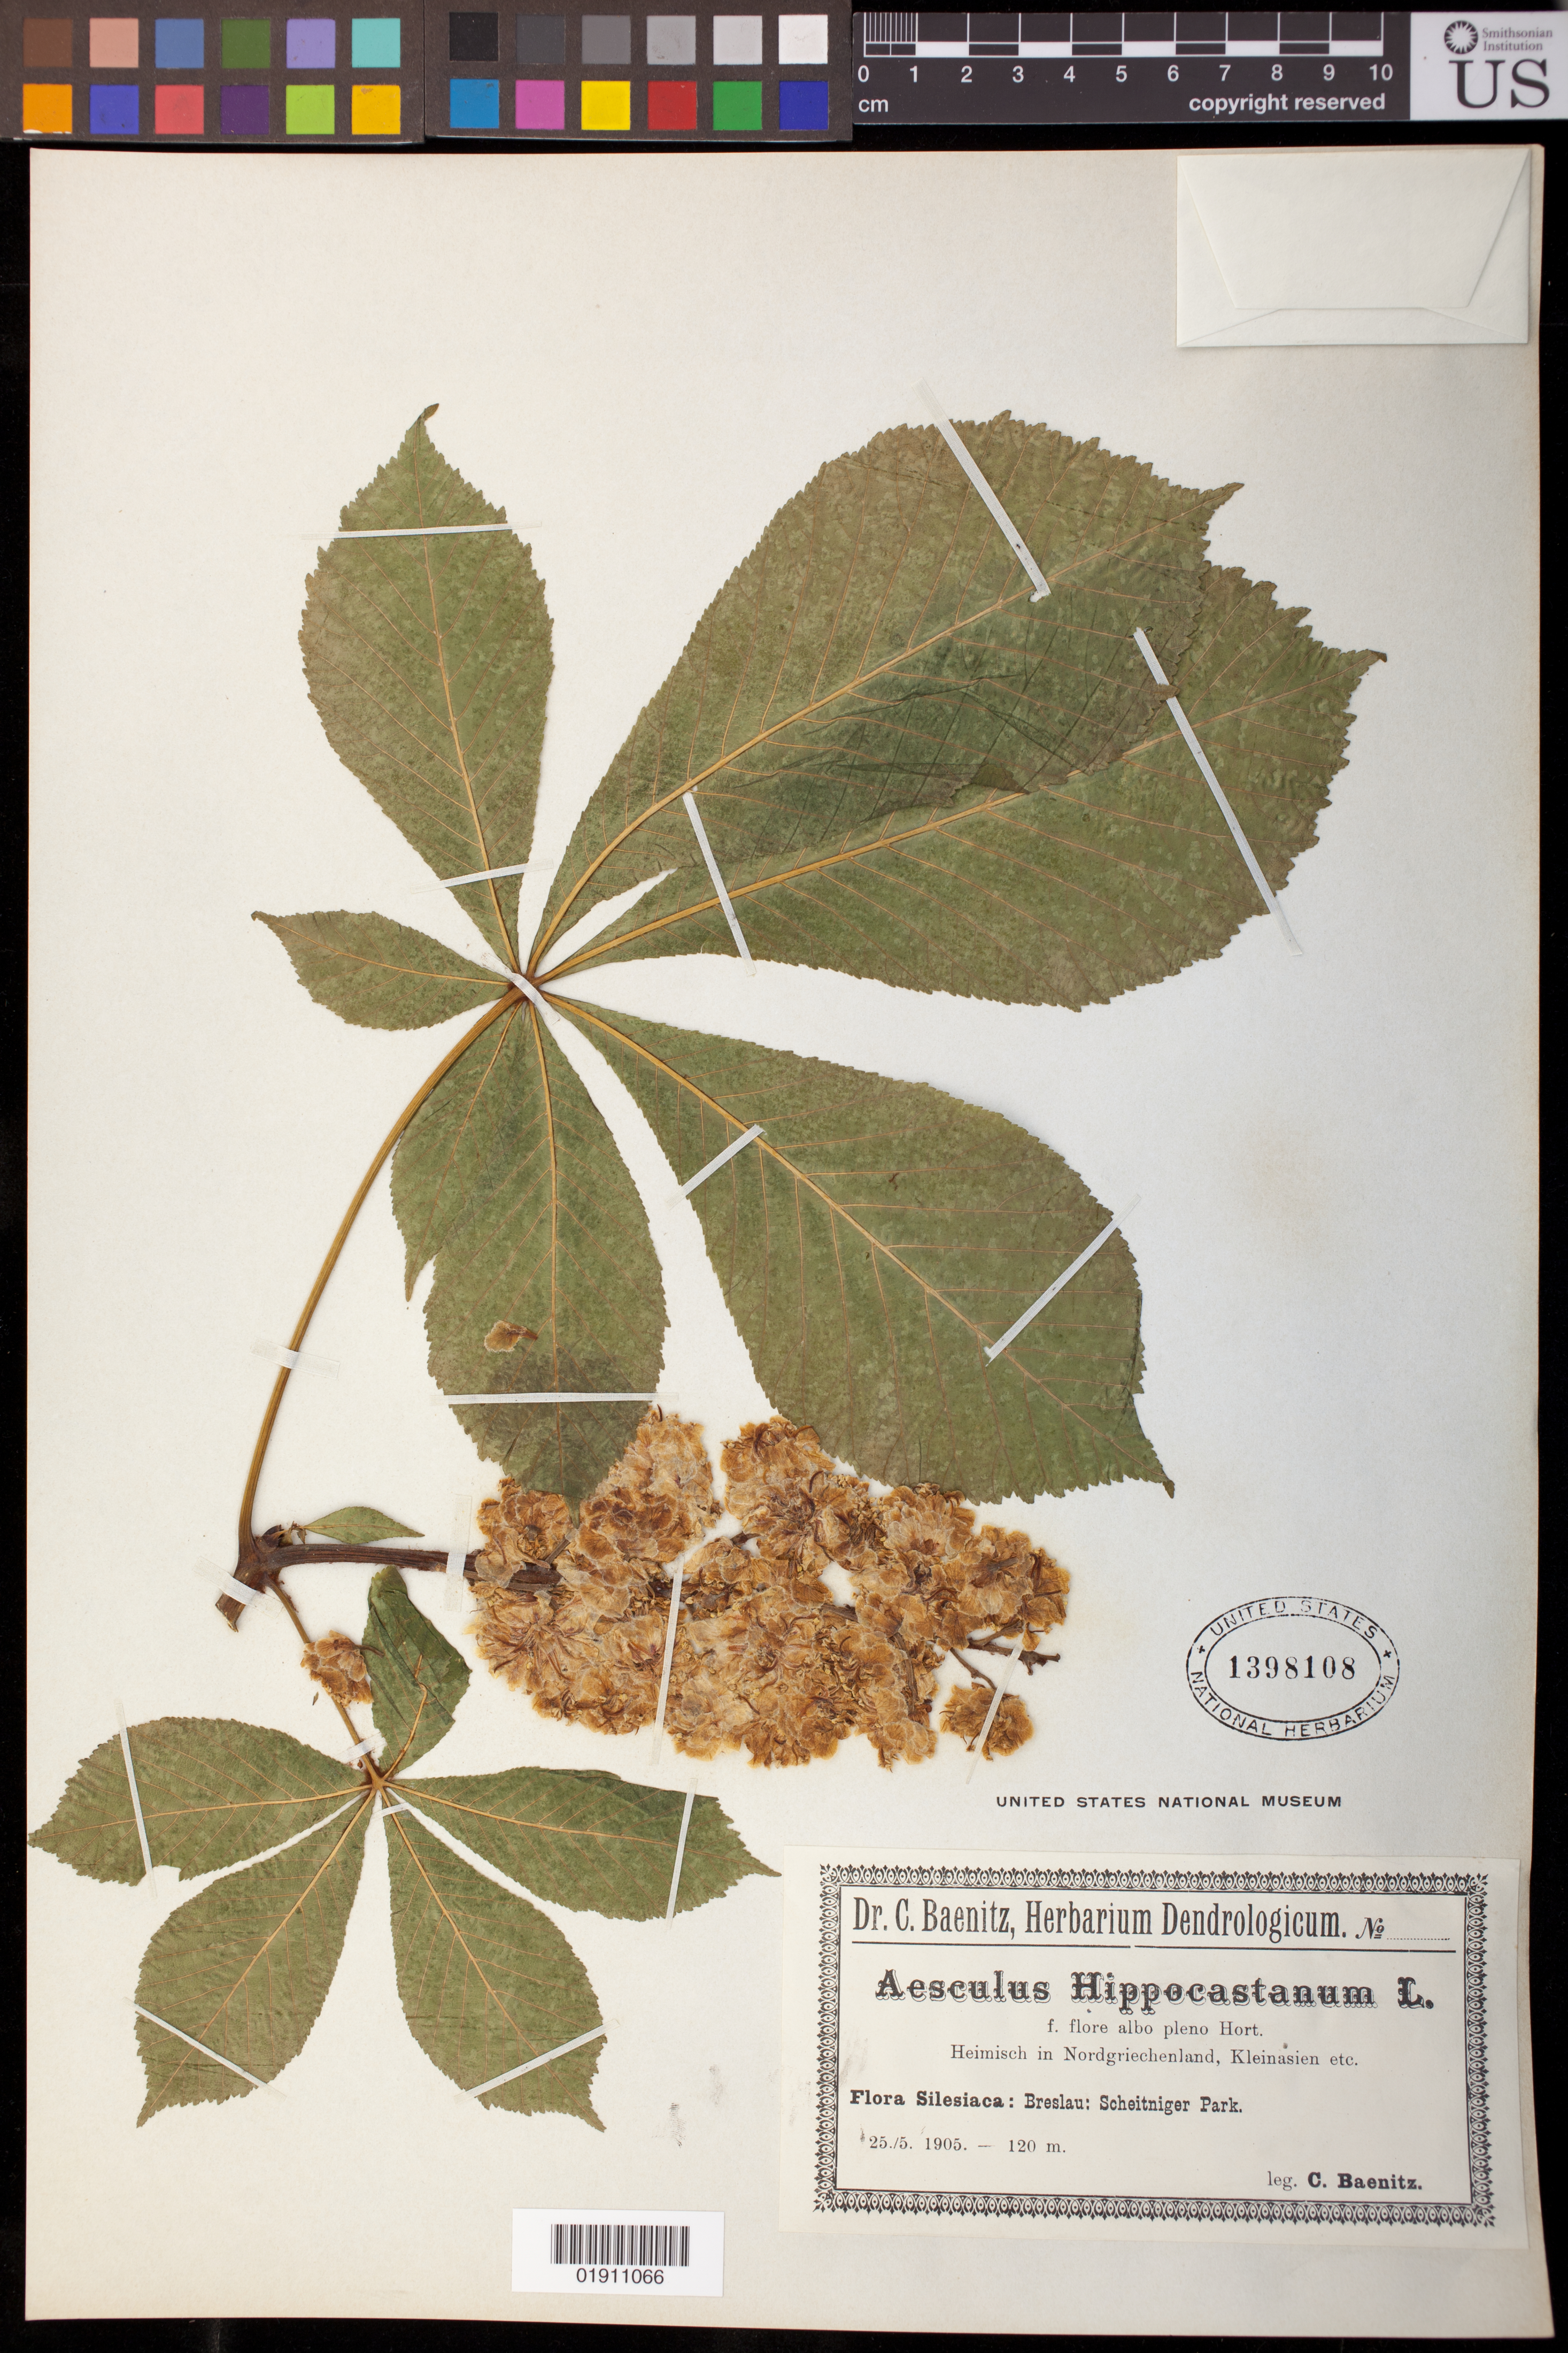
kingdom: Plantae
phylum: Tracheophyta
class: Magnoliopsida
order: Sapindales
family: Sapindaceae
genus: Aesculus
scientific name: Aesculus hippocastanum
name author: L.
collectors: C. G. Baenitz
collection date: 1905-05-25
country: Poland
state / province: Dolnoslaskie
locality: Breslau: Scheitniger Park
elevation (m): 120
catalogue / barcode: US 1398108